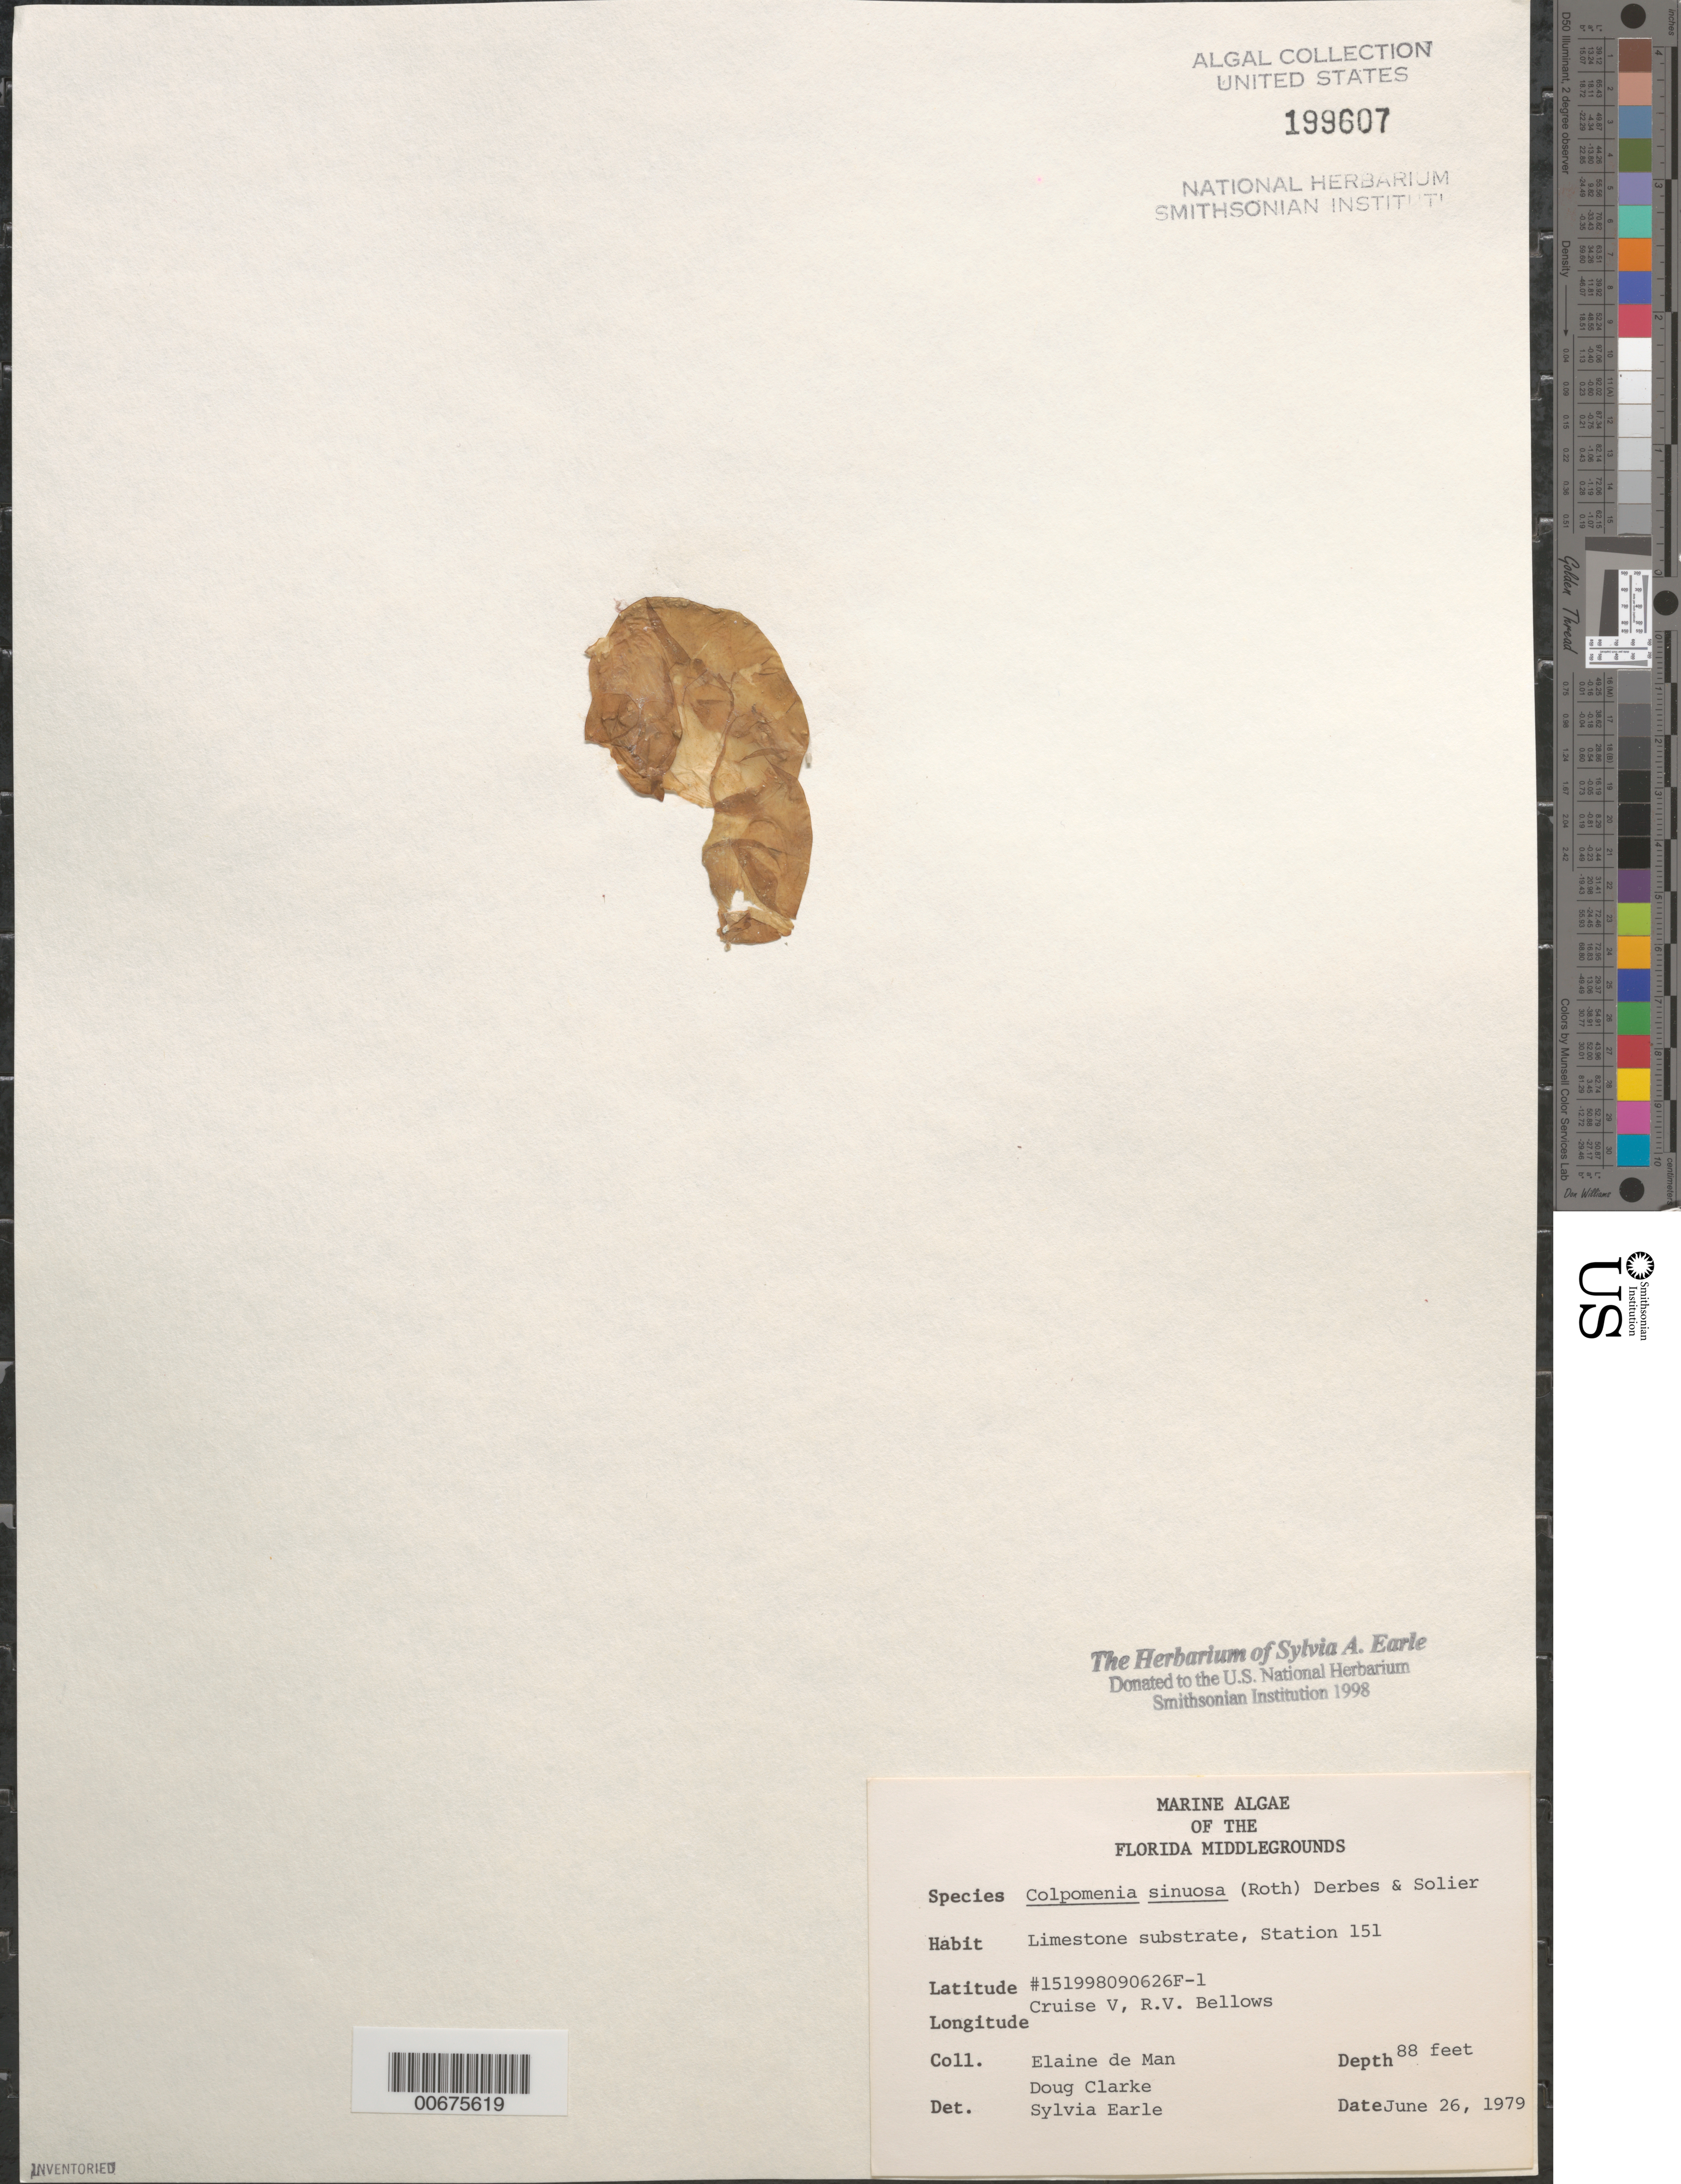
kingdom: Chromista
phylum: Ochrophyta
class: Phaeophyceae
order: Scytosiphonales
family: Scytosiphonaceae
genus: Colpomenia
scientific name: Colpomenia sinuosa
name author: (K. Mert. ex Roth) Derbes & Solier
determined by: Earle, S. A.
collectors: E. de Man & D. Clarke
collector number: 151998090626f-1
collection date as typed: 26 Jun 1979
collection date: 1979-06-26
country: United States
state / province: Florida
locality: Florida Middle Grounds, Gulf of Mexico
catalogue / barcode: US 199607